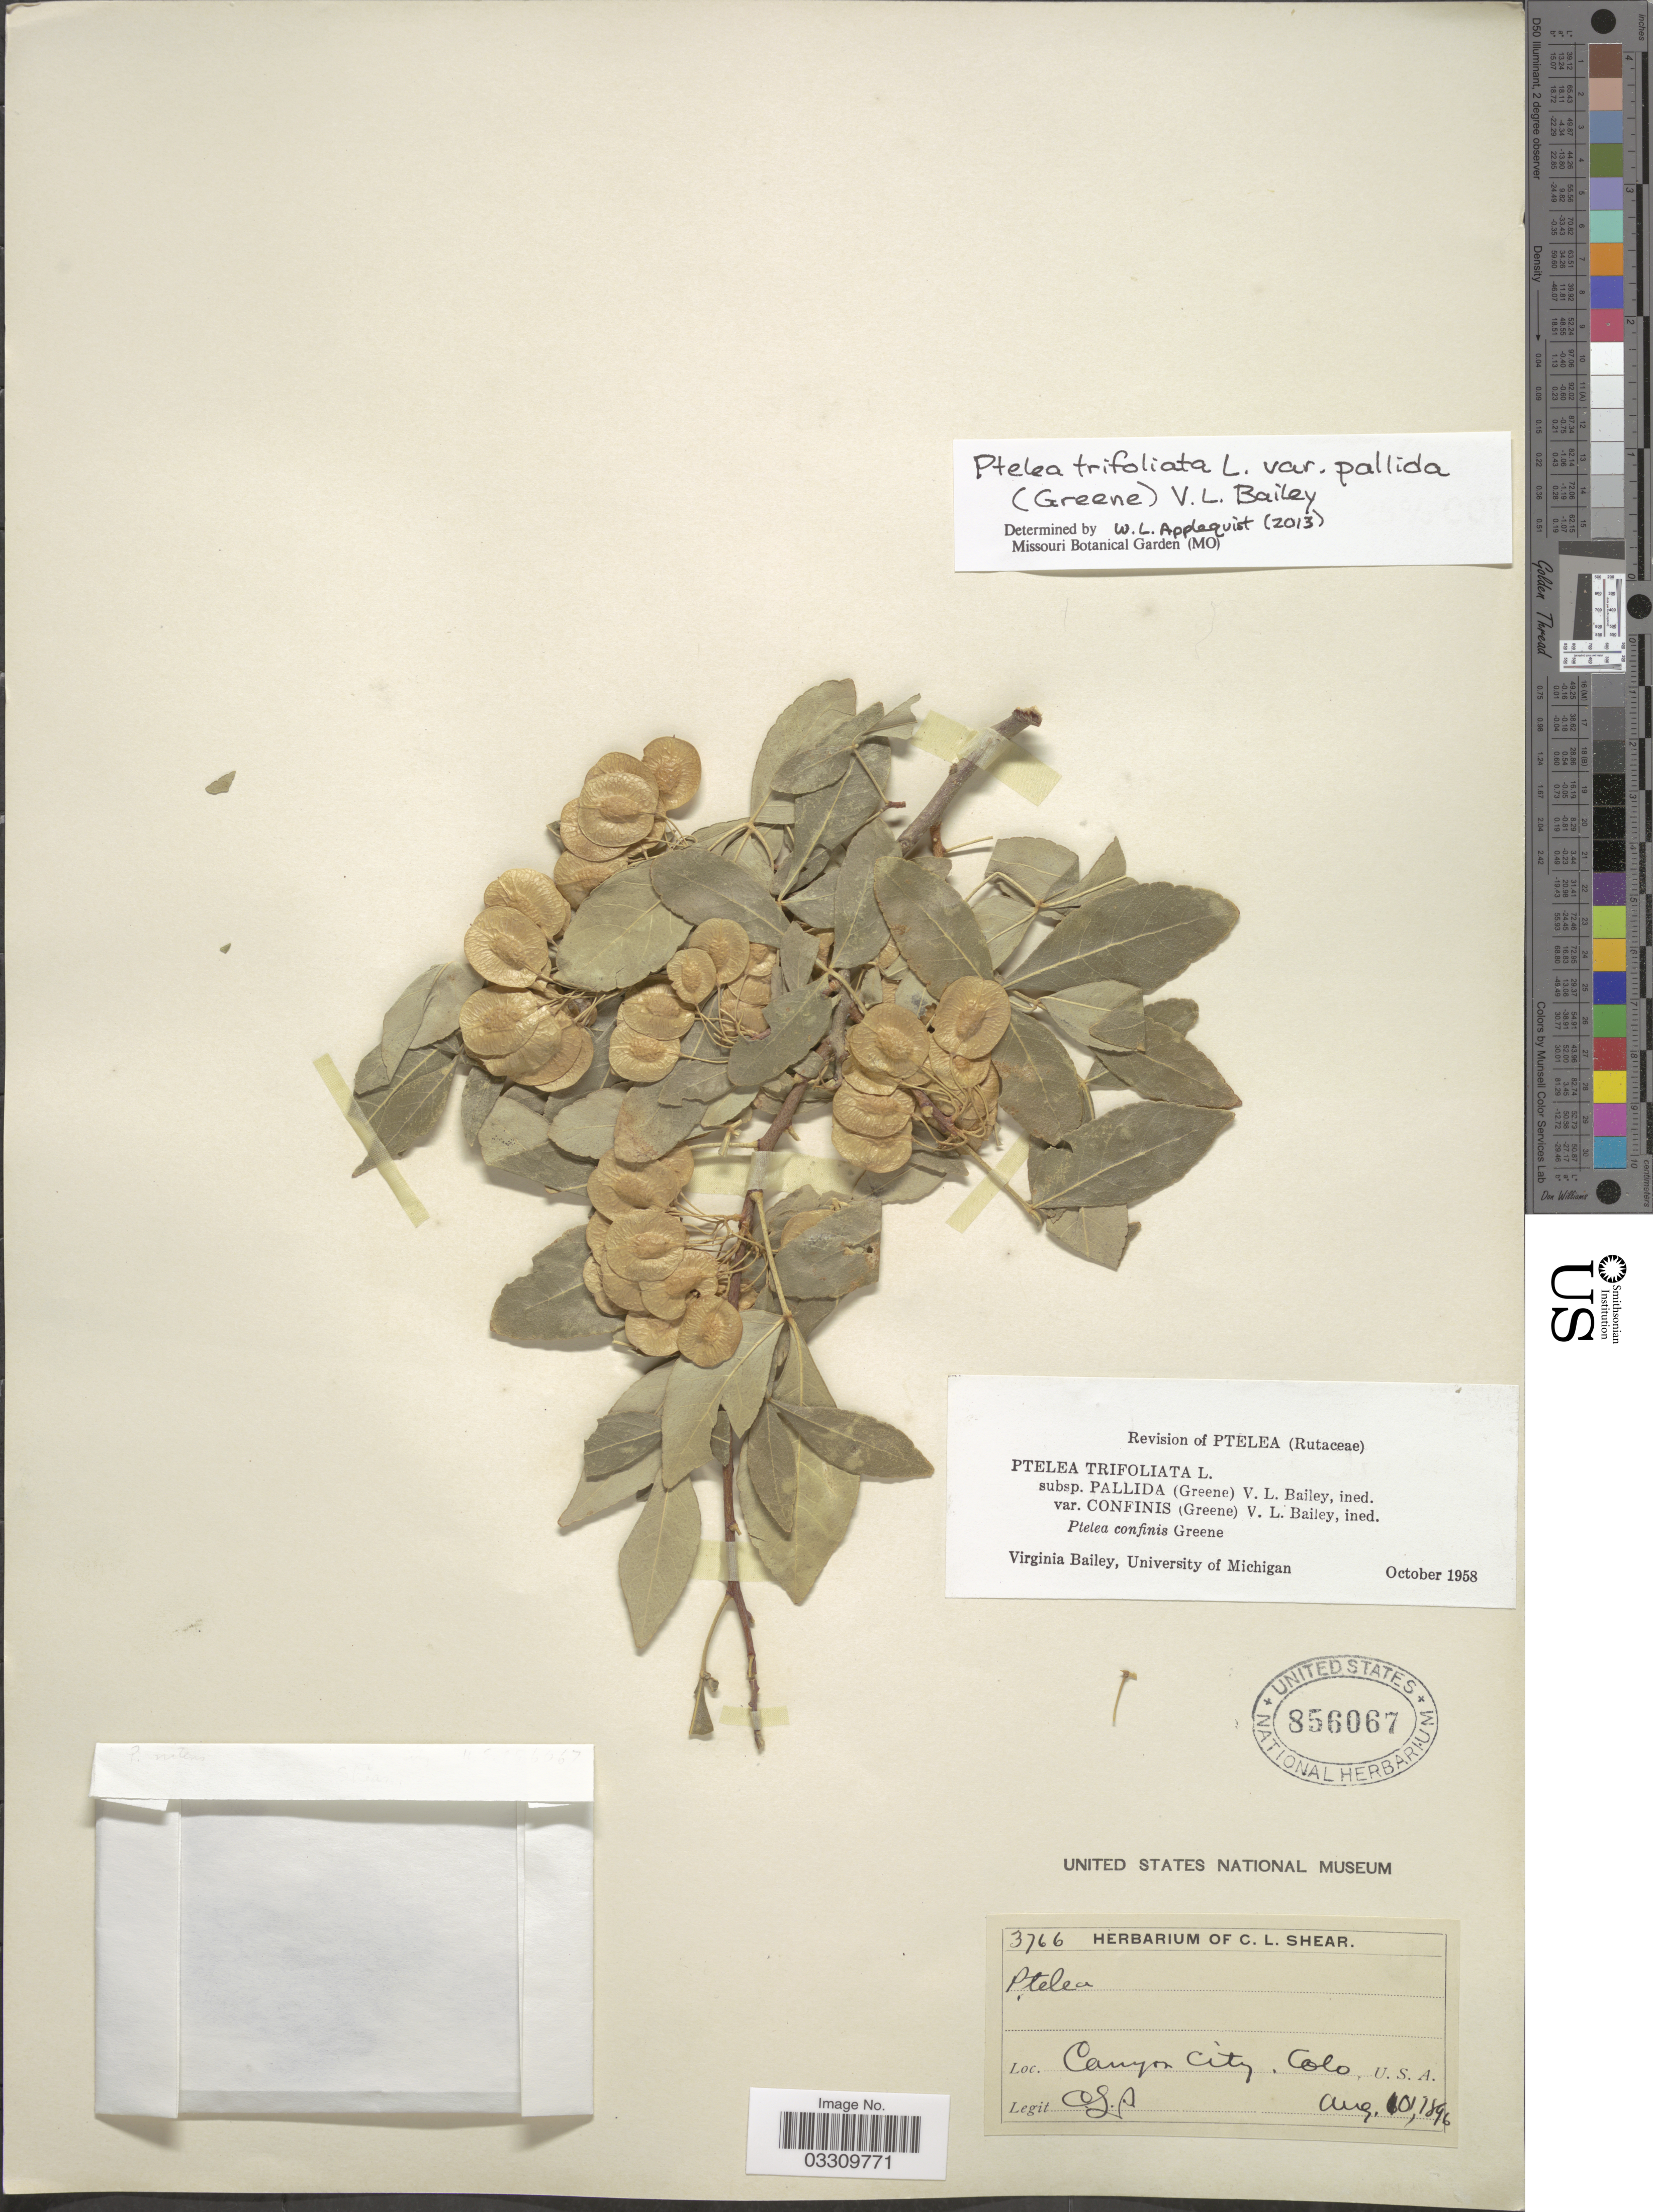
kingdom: Plantae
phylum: Tracheophyta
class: Magnoliopsida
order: Sapindales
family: Rutaceae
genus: Ptelea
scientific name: Ptelea trifoliata subsp. pallida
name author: (Greene) V. L. Bailey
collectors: C. L. Shear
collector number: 3766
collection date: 1896-08-01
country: United States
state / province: Colorado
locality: Canyon City.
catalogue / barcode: US 856067